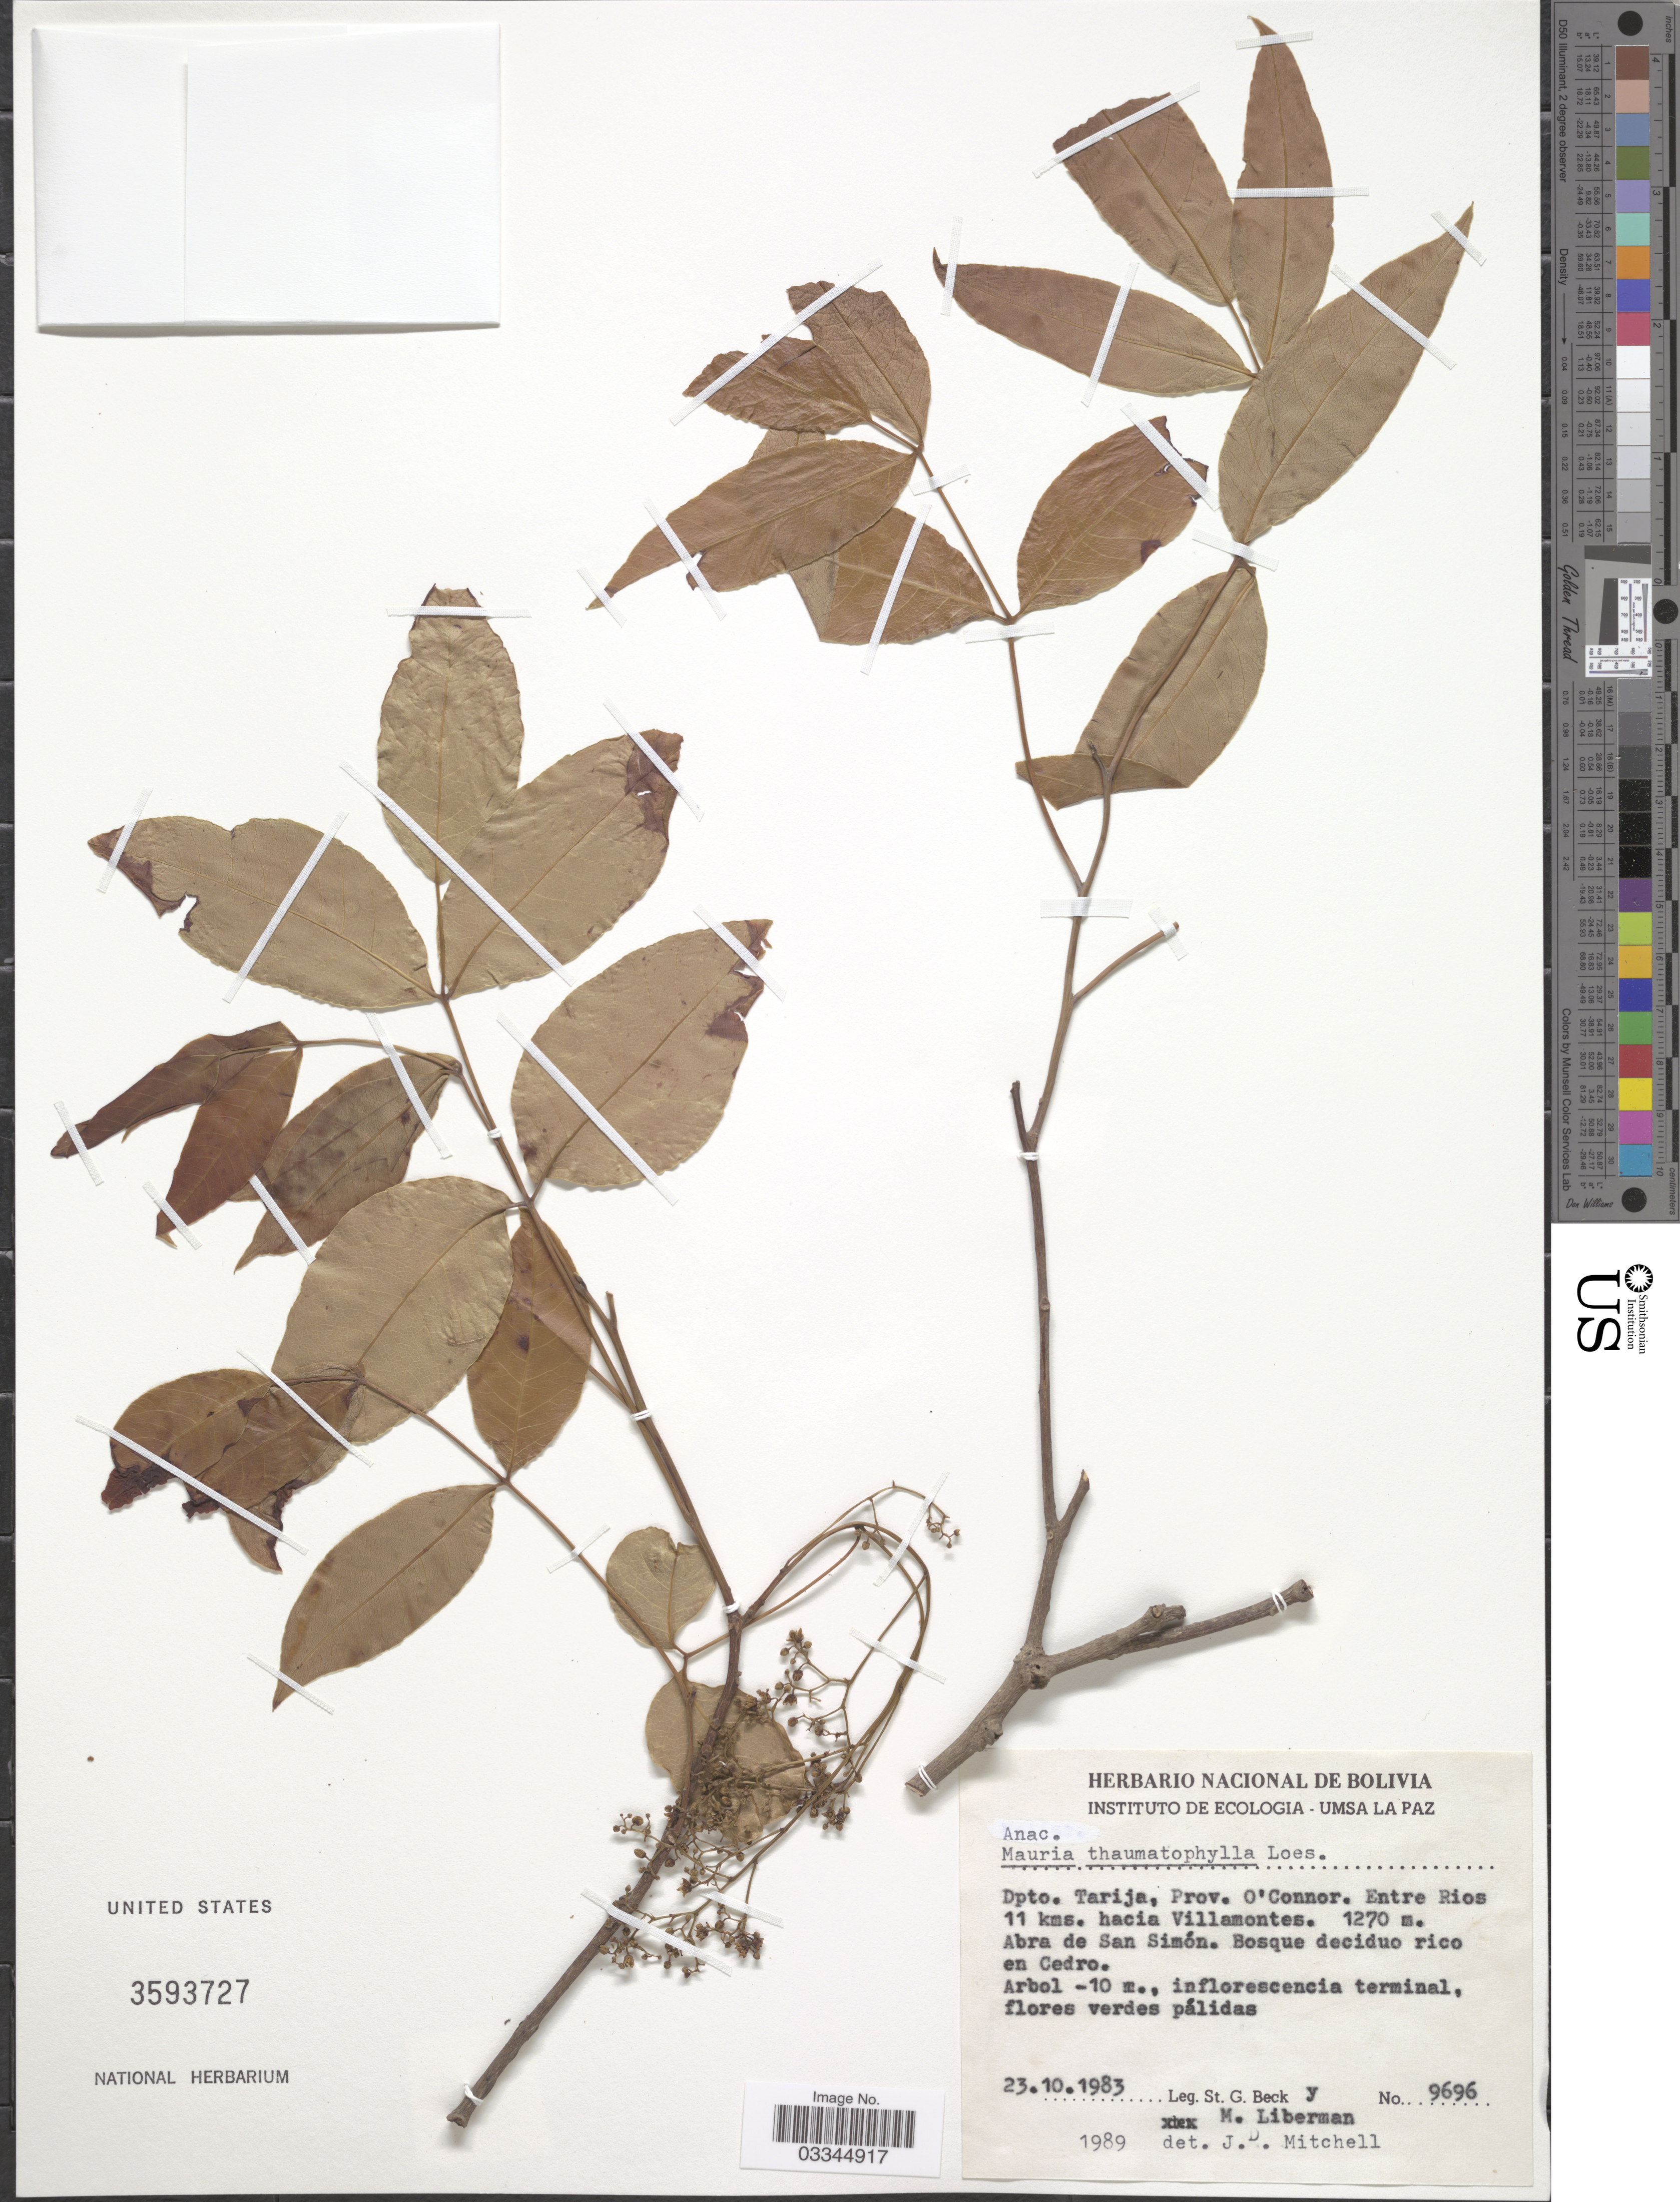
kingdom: Plantae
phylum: Tracheophyta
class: Magnoliopsida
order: Sapindales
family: Anacardiaceae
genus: Mauria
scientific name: Mauria thaumatophylla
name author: Loes.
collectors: S. G. Beck & M. Liberman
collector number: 9696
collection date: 1983-10-23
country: Bolivia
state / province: Tarija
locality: Dpto. Tarija, Prov. O'Connor. Entre Rios 11 kms. hacia Villamontes. Abra de San Simón.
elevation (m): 1270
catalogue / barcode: US 3593727